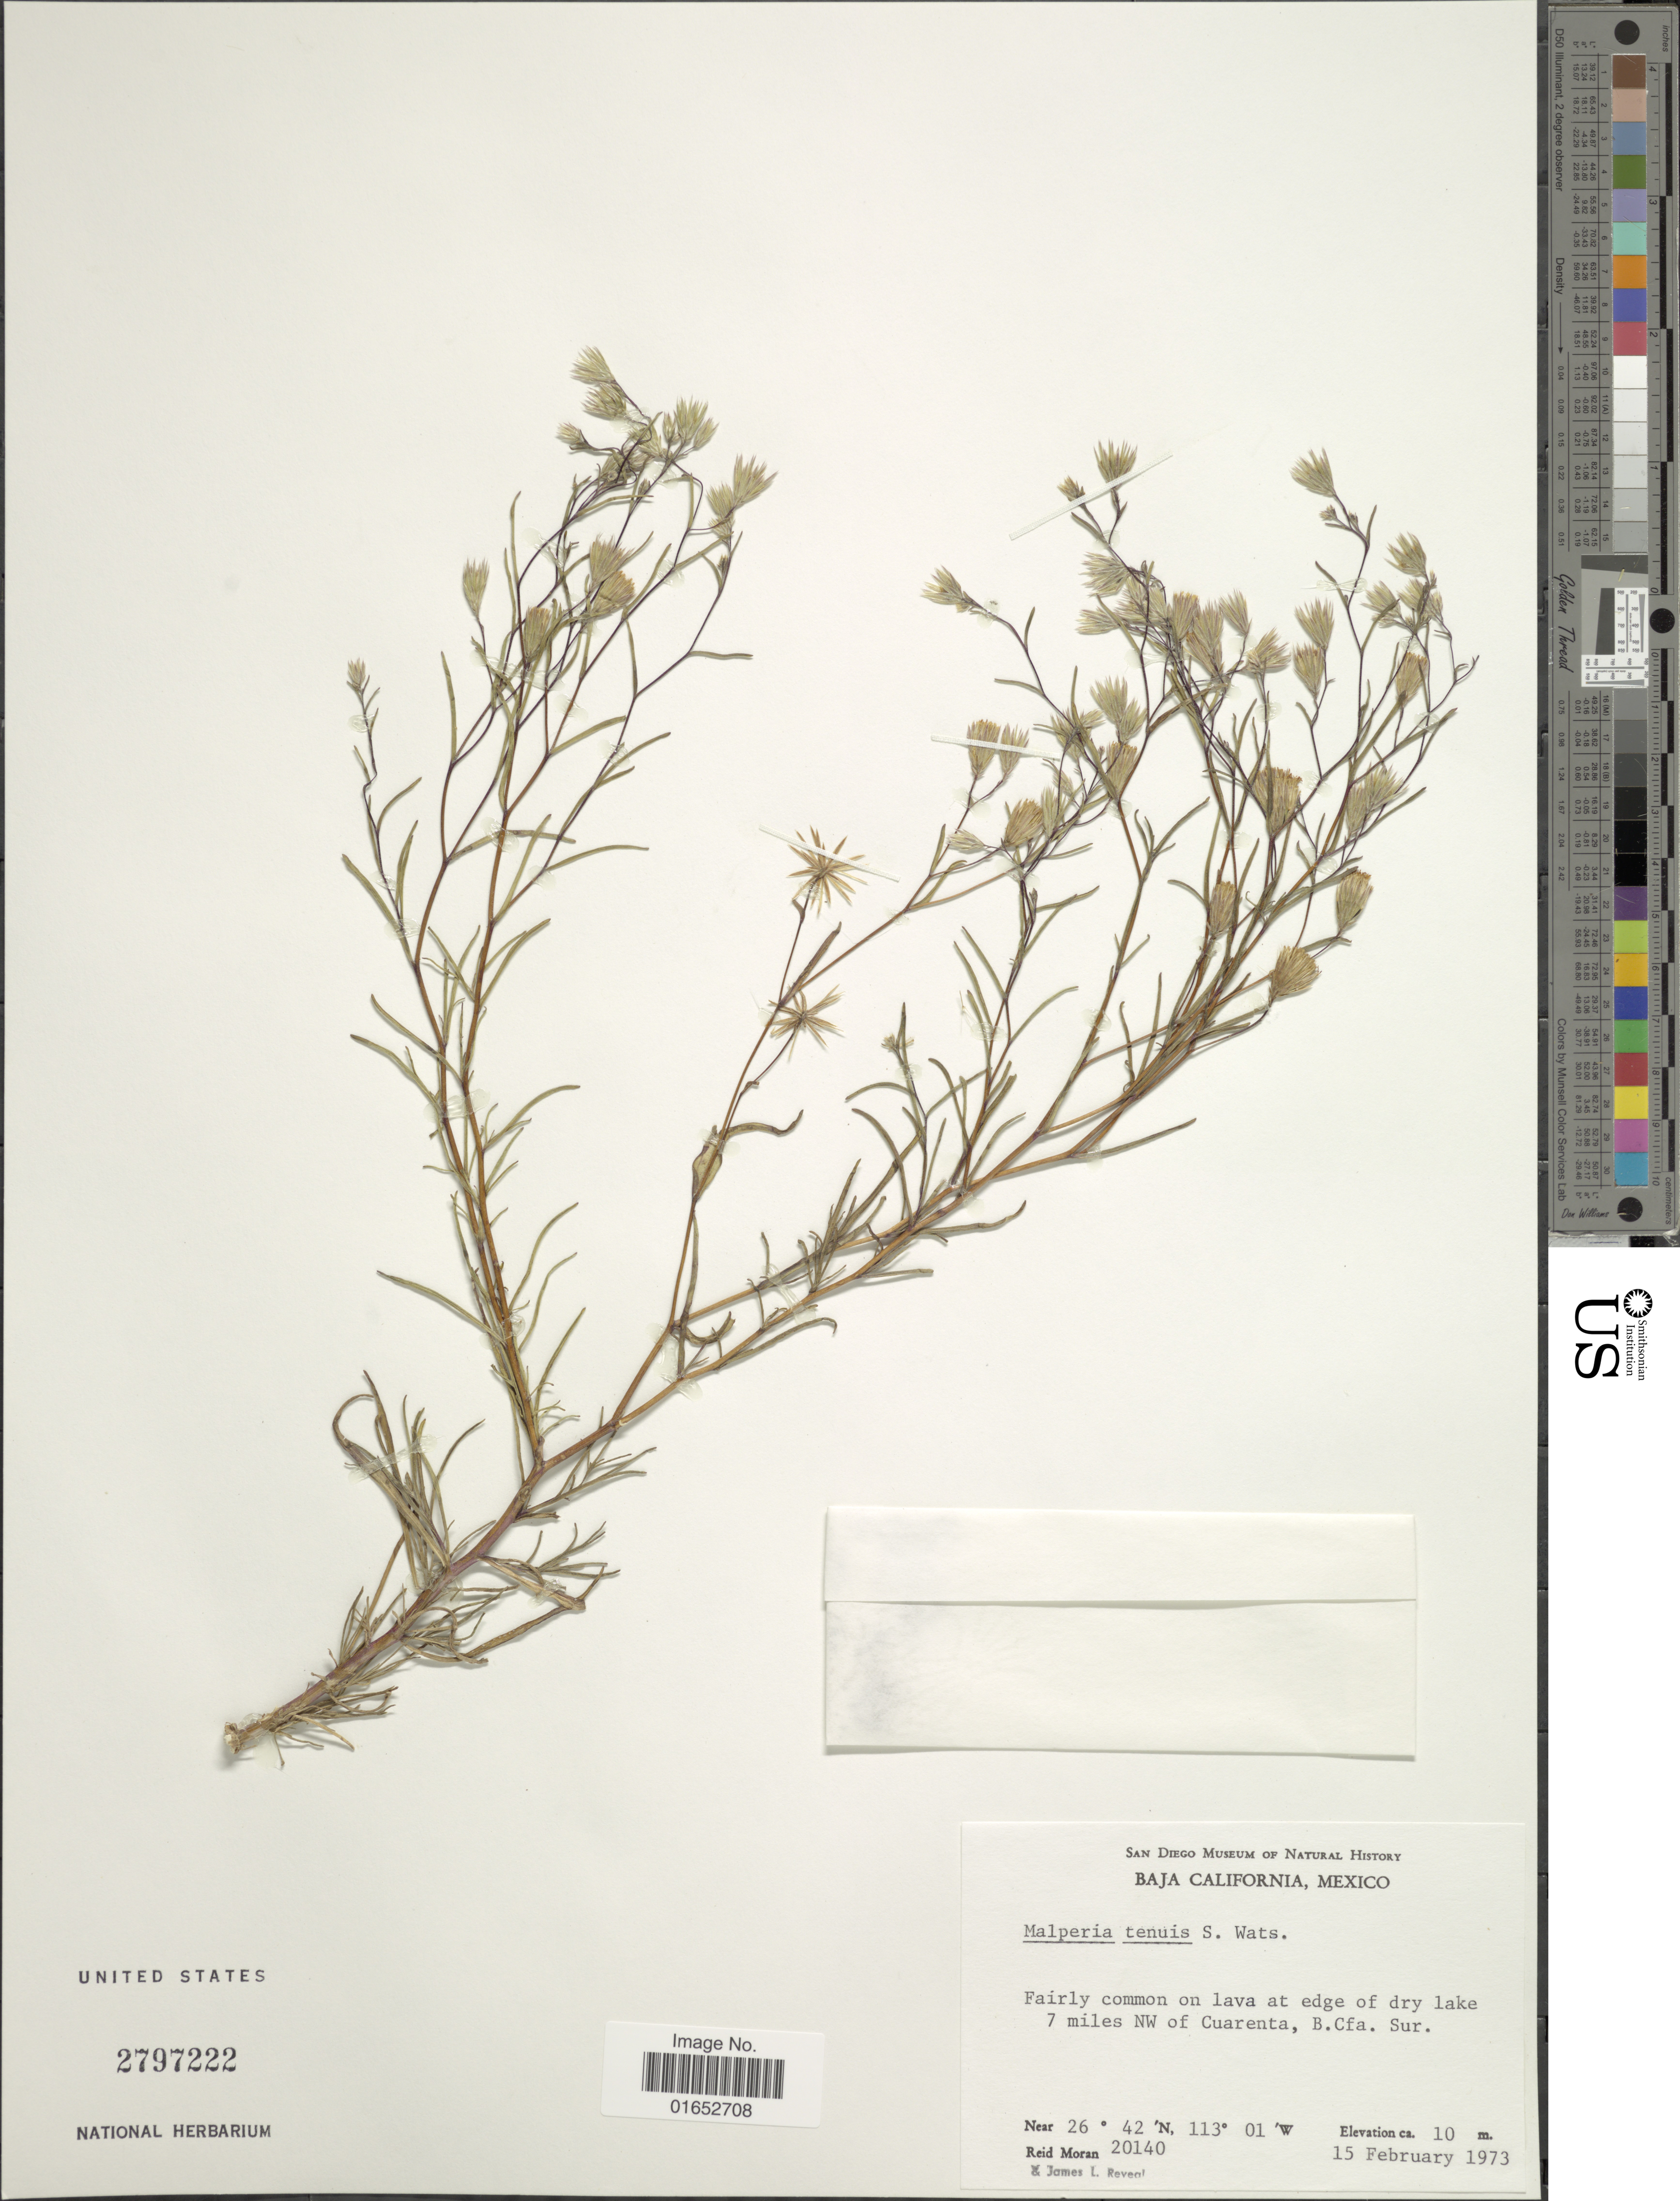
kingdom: Plantae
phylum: Tracheophyta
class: Magnoliopsida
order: Asterales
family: Asteraceae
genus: Malperia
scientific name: Malperia tenuis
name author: S. Watson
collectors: R. V. Moran & J. L. Reveal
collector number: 20140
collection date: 1973-02-15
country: Mexico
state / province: Baja California Sur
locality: Fairly common on lava at edge of dry lake 7 miles NW of Cuarenta, Baja California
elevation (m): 10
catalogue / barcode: US 2797222